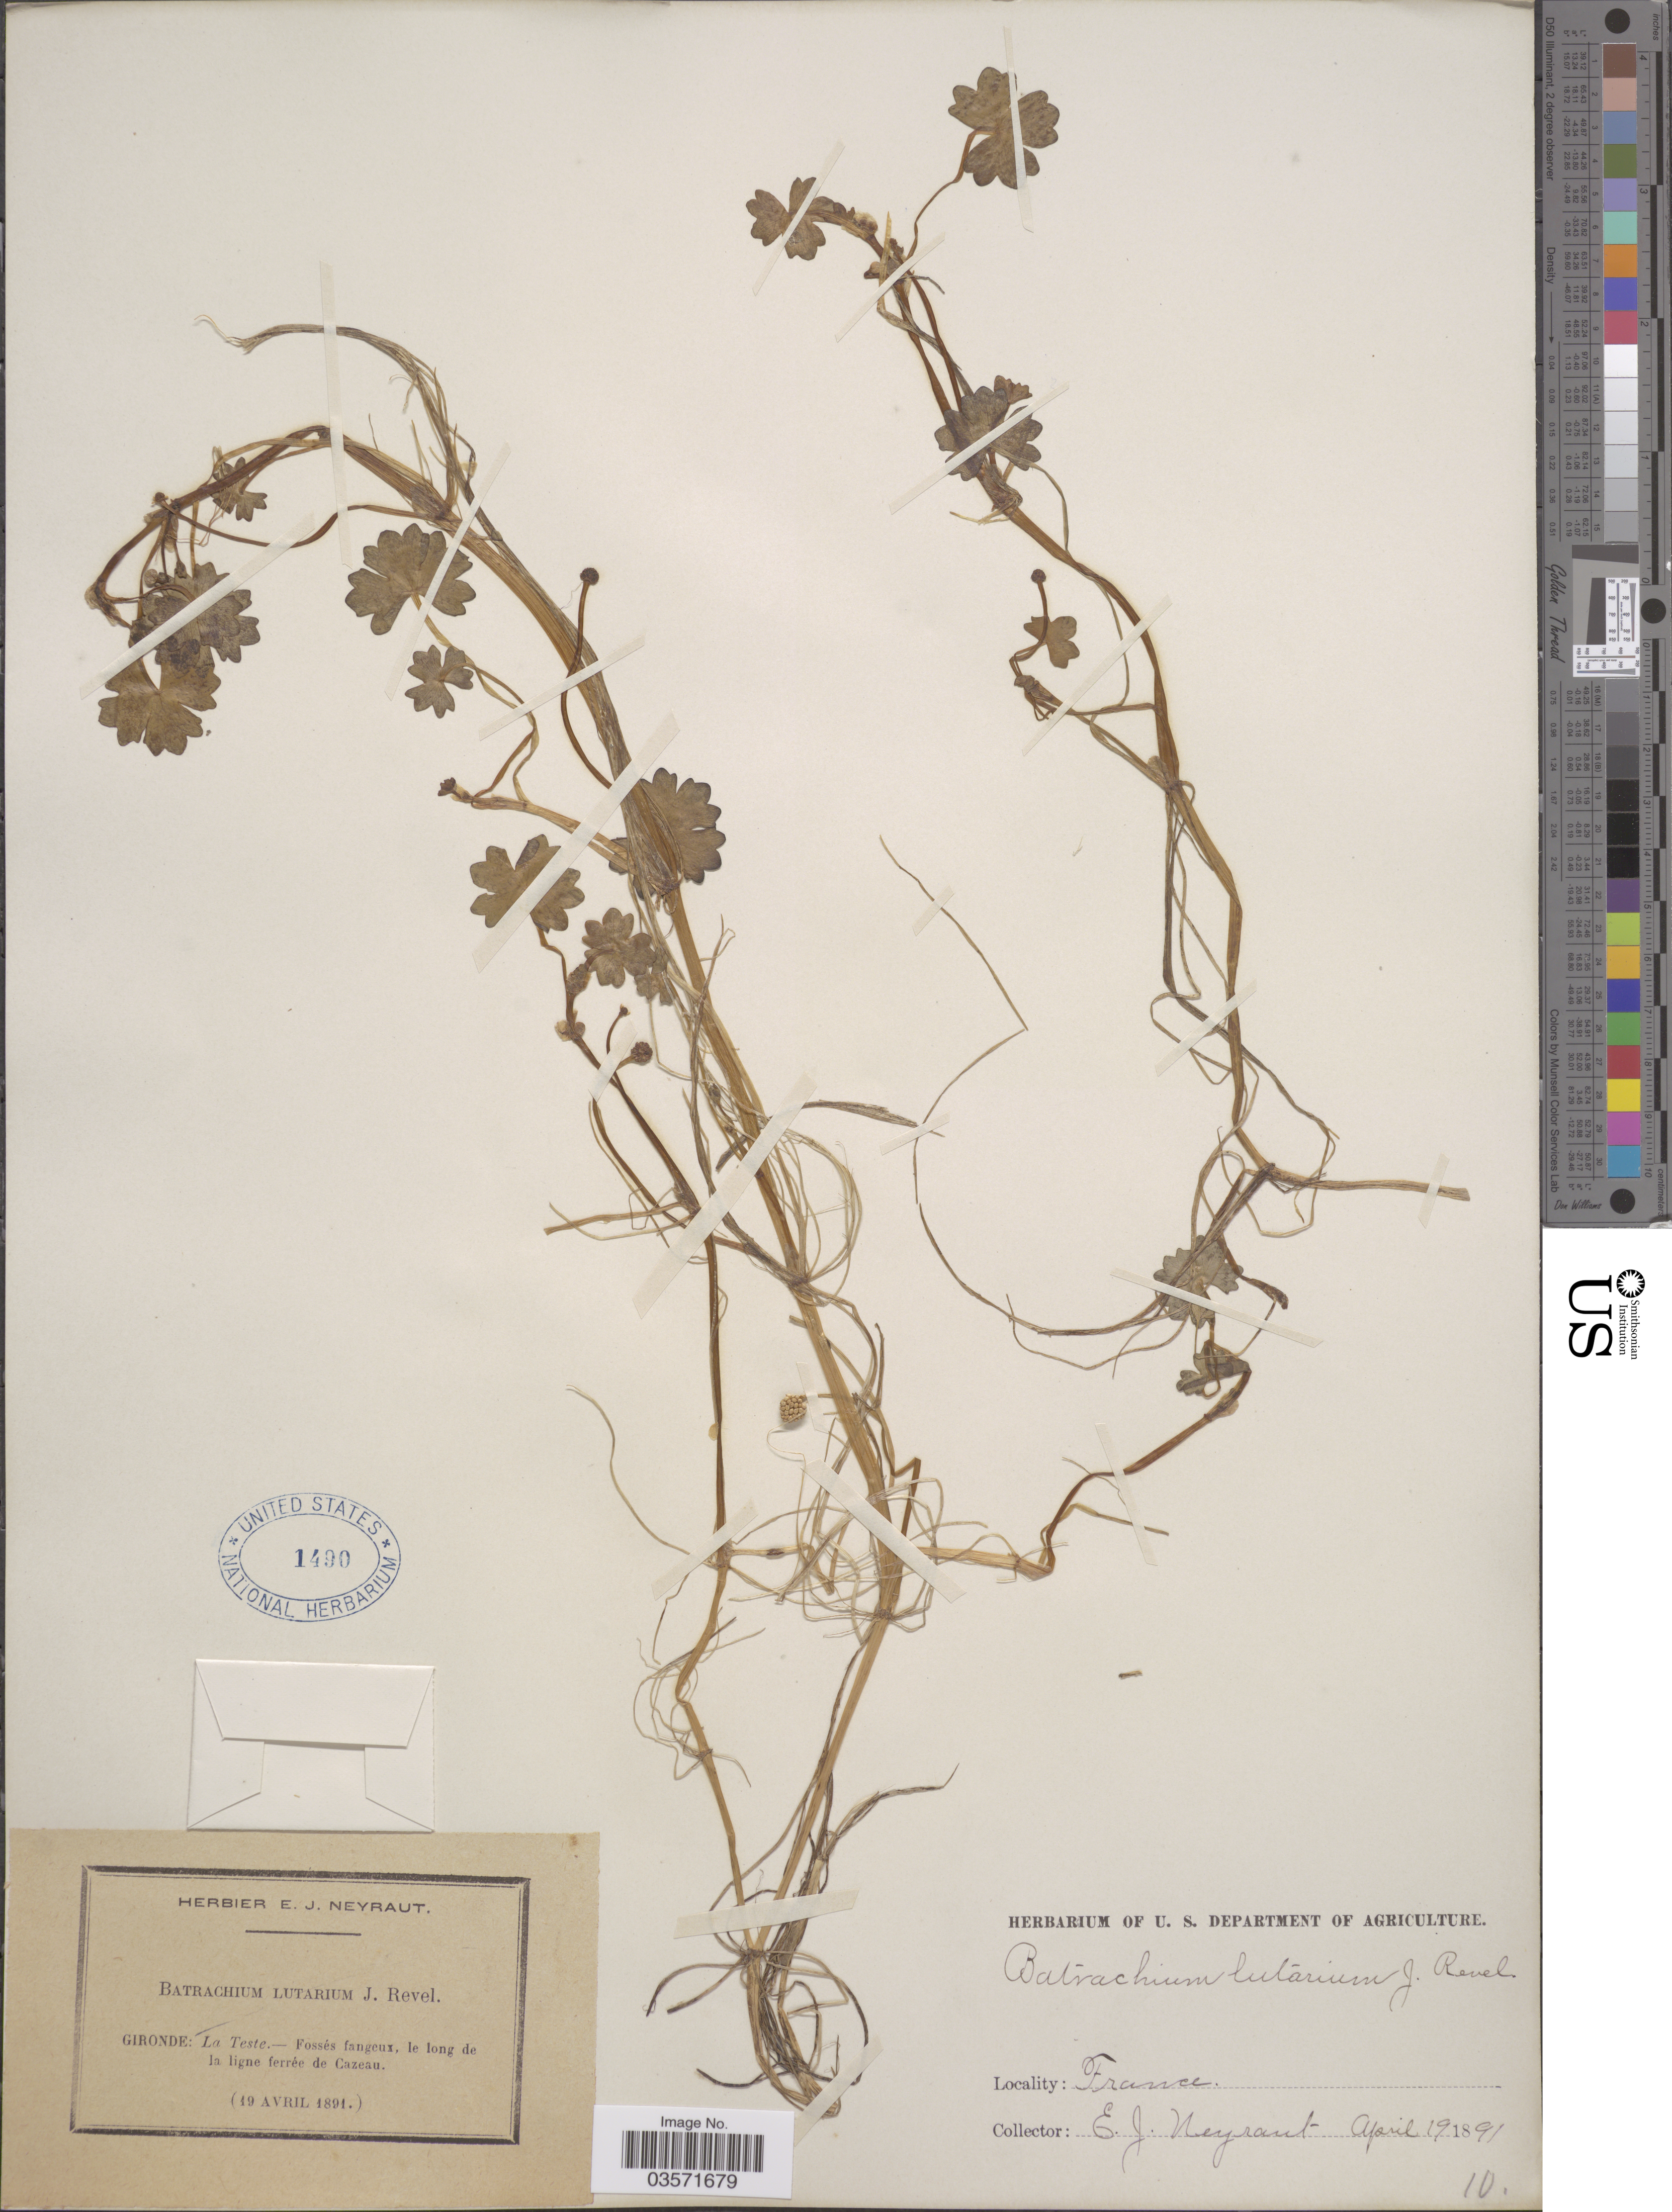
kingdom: Plantae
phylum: Tracheophyta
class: Magnoliopsida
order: Ranunculales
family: Ranunculaceae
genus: Ranunculus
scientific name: Ranunculus lutarius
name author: (Revel) Bouvet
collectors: E. Neyraut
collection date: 1891-04-19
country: France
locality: Gironde: La Teste. - Fossés fangeux, le long de la ligne ferrée de Cazeau.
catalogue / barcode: US 1490